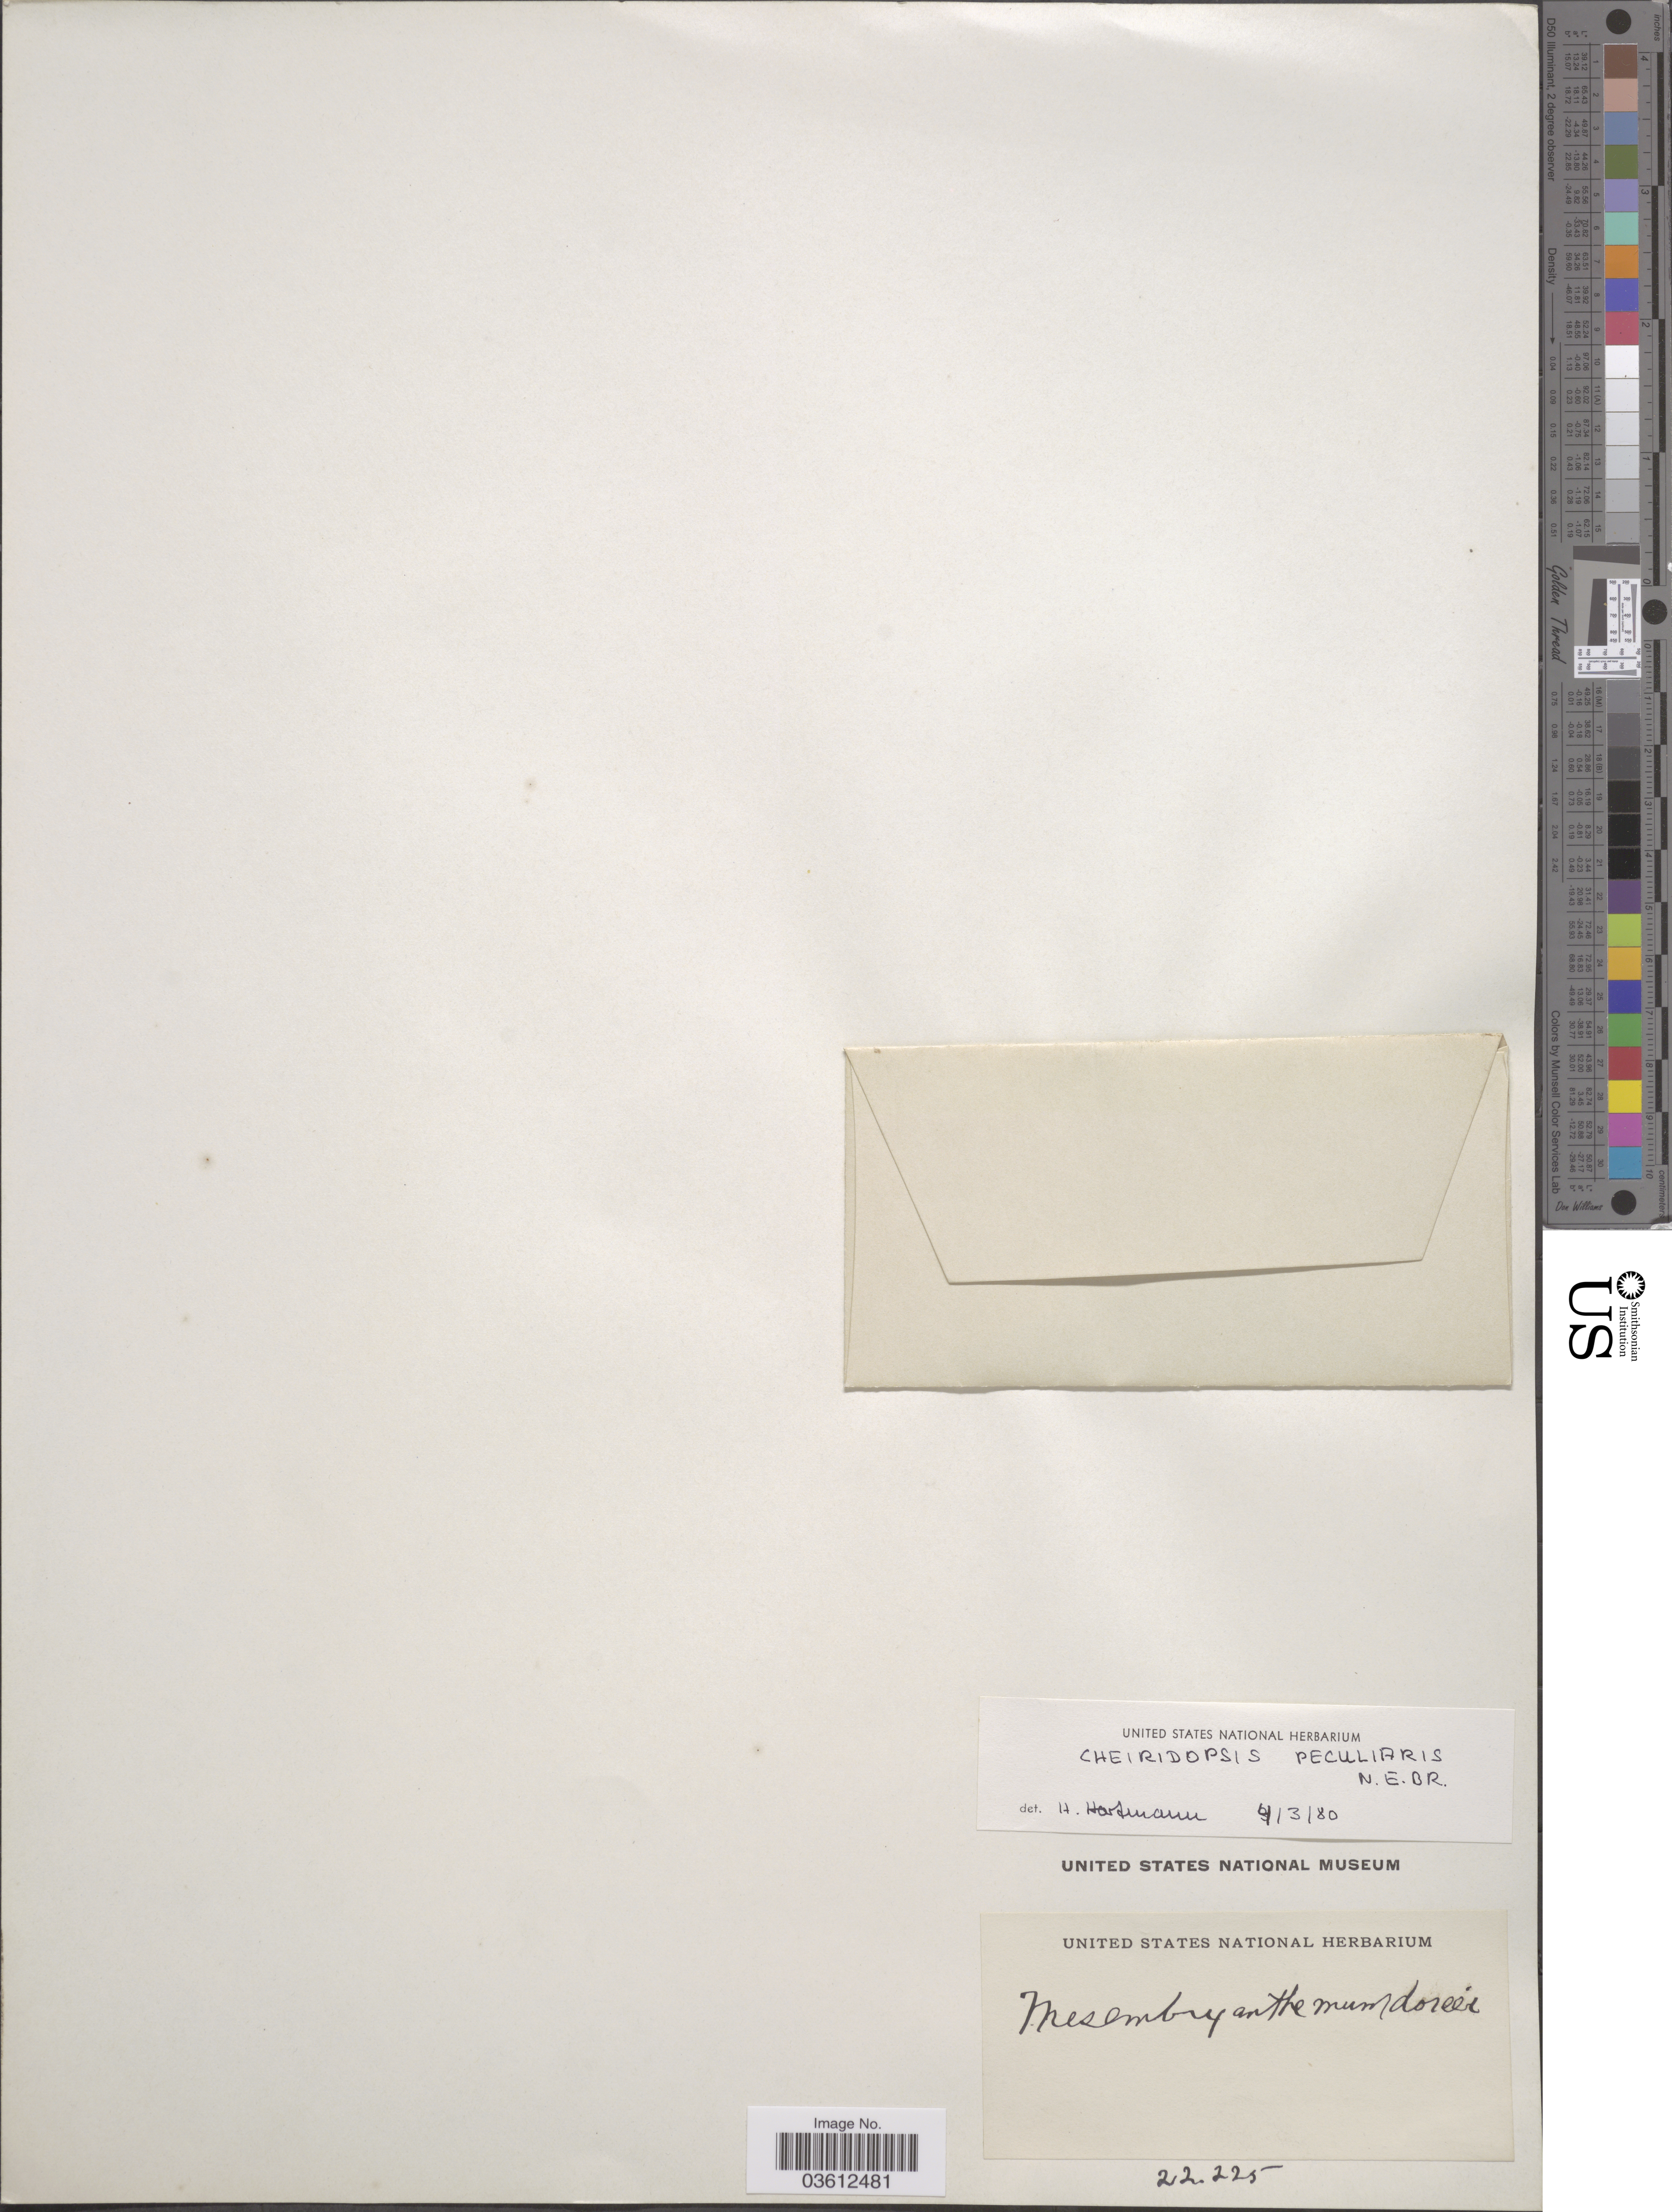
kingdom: Plantae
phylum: Tracheophyta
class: Magnoliopsida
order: Caryophyllales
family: Aizoaceae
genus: Cheiridopsis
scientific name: Cheiridopsis peculiaris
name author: N.E. Br.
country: United States